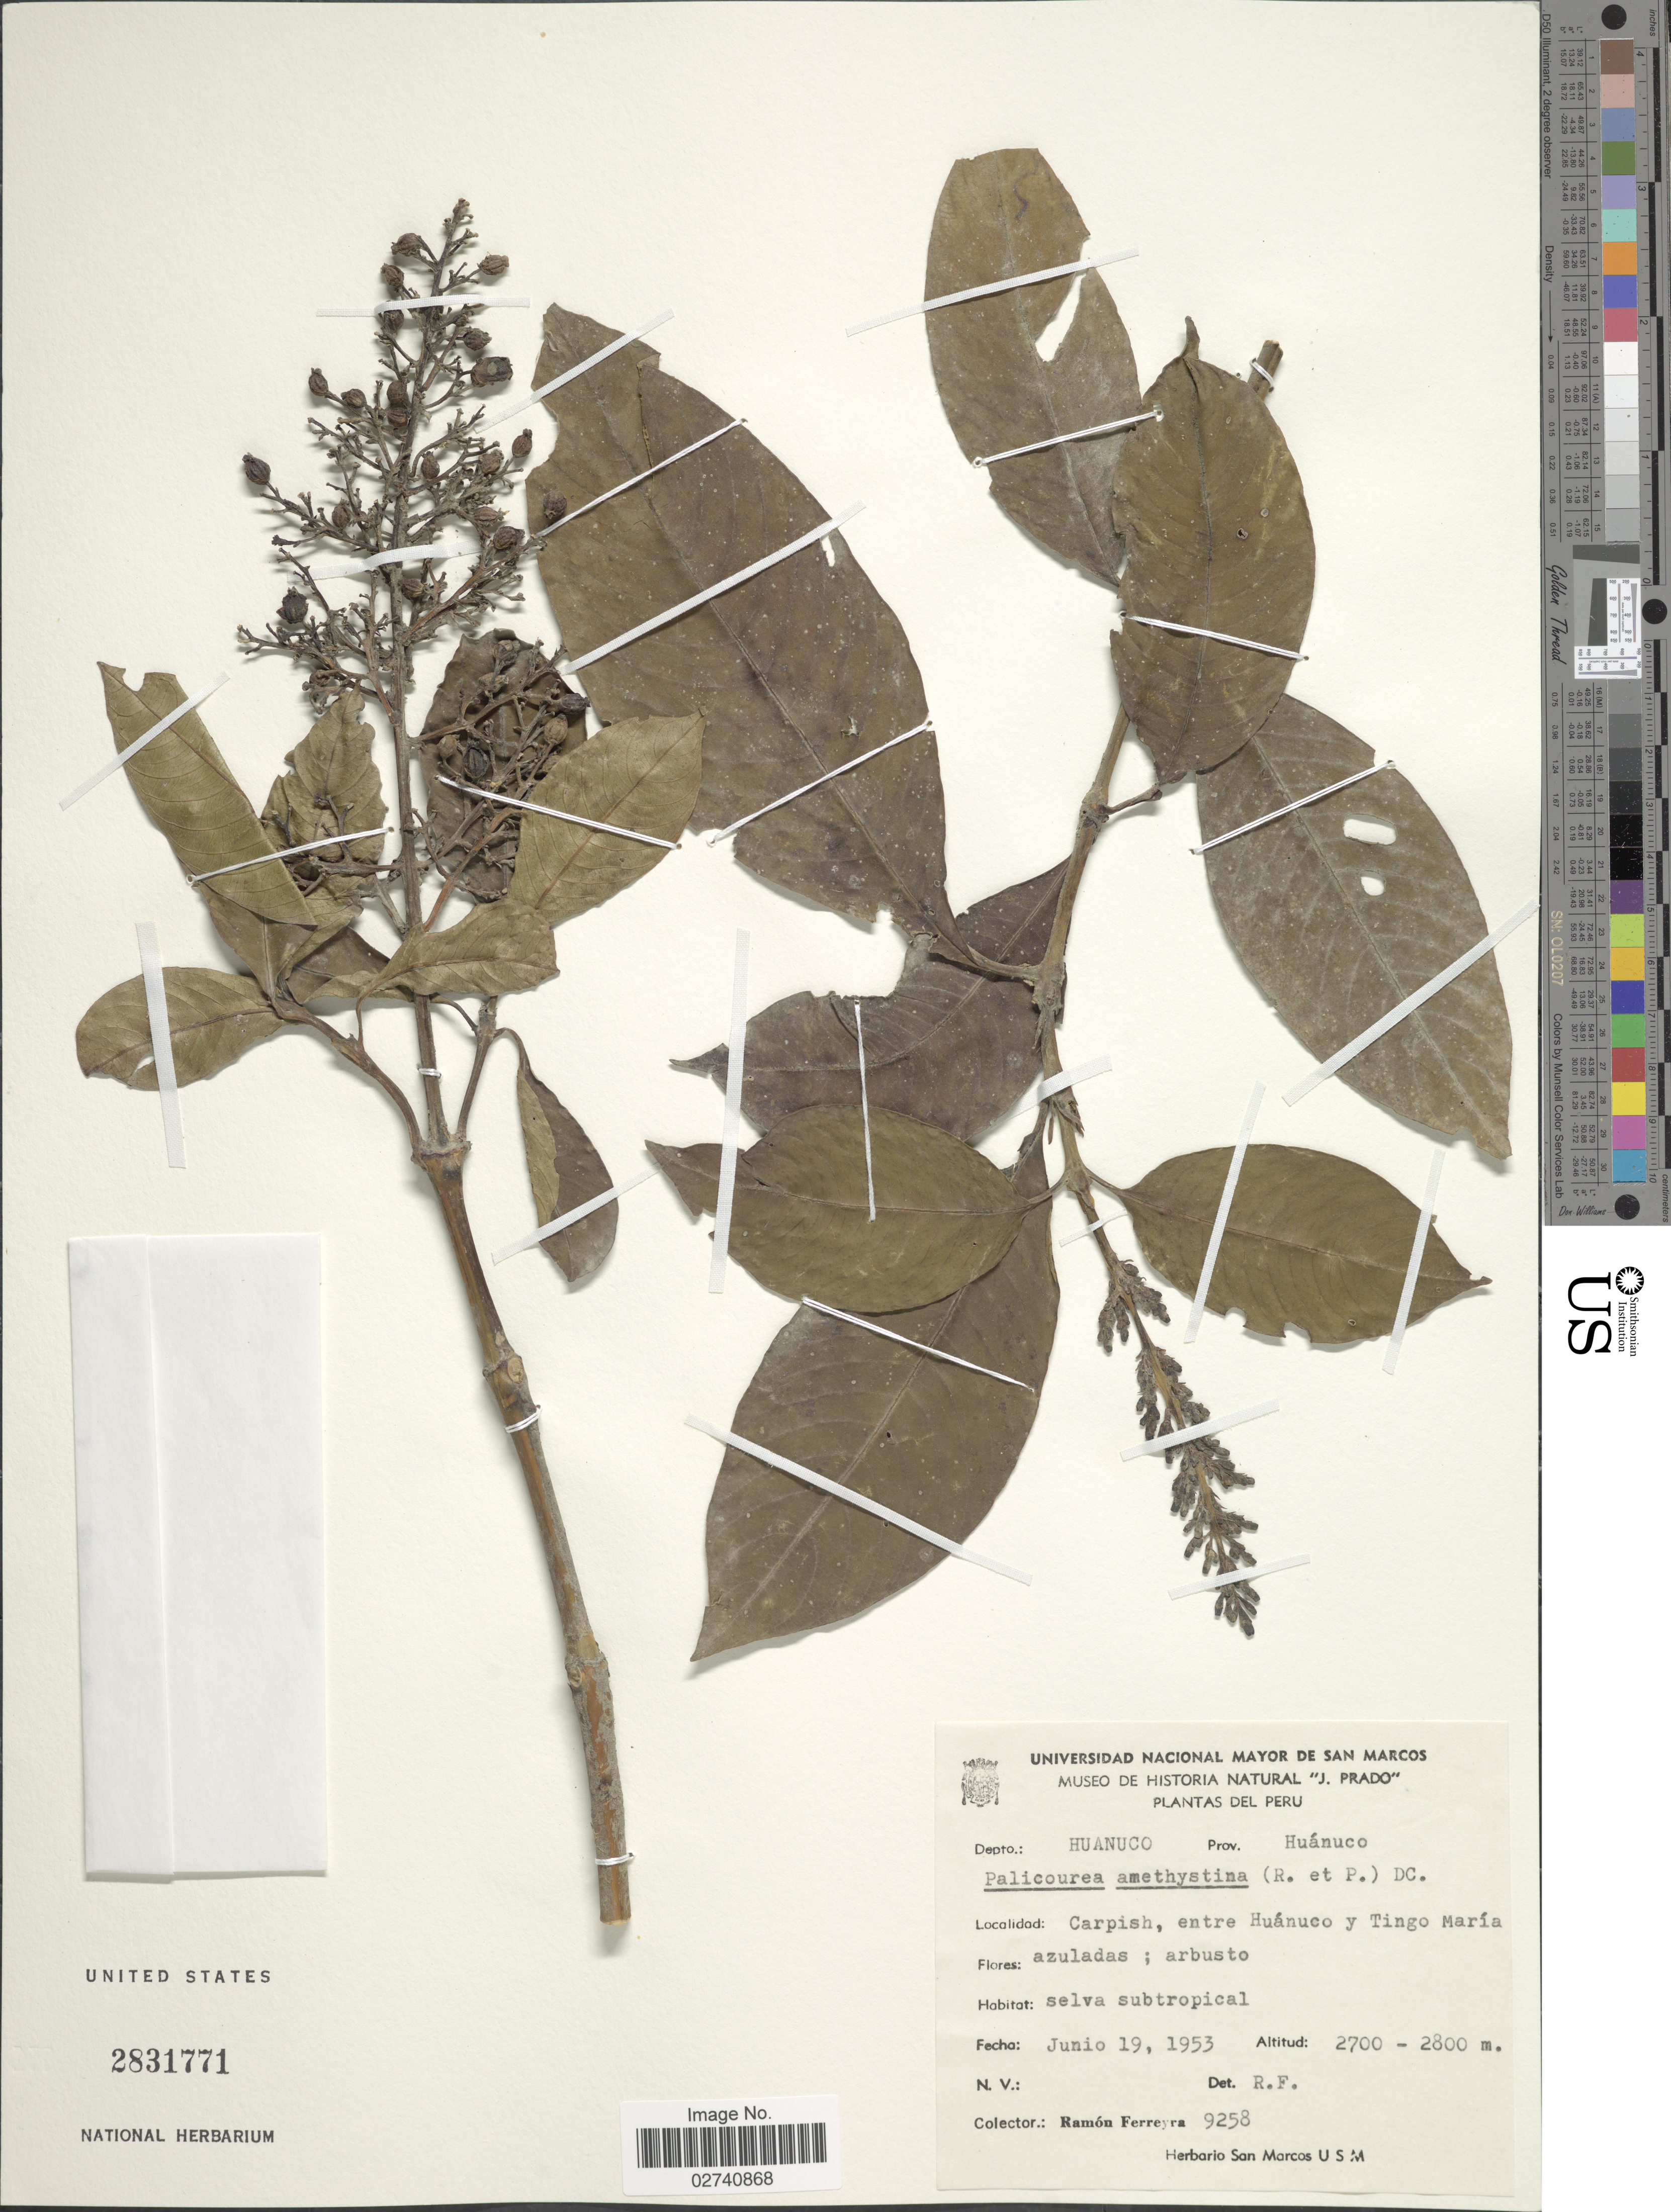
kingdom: Plantae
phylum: Tracheophyta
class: Magnoliopsida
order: Gentianales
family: Rubiaceae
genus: Palicourea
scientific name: Palicourea amethystina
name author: (Ruiz & Pav.) DC.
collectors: R. A. Ferreyra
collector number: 9258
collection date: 1953-06-19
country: Peru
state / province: Huánuco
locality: Depto. Huanuco. Prov. Huánuco. Carpish, entre Huánuco y Tingo Maria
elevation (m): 2700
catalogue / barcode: US 2831771